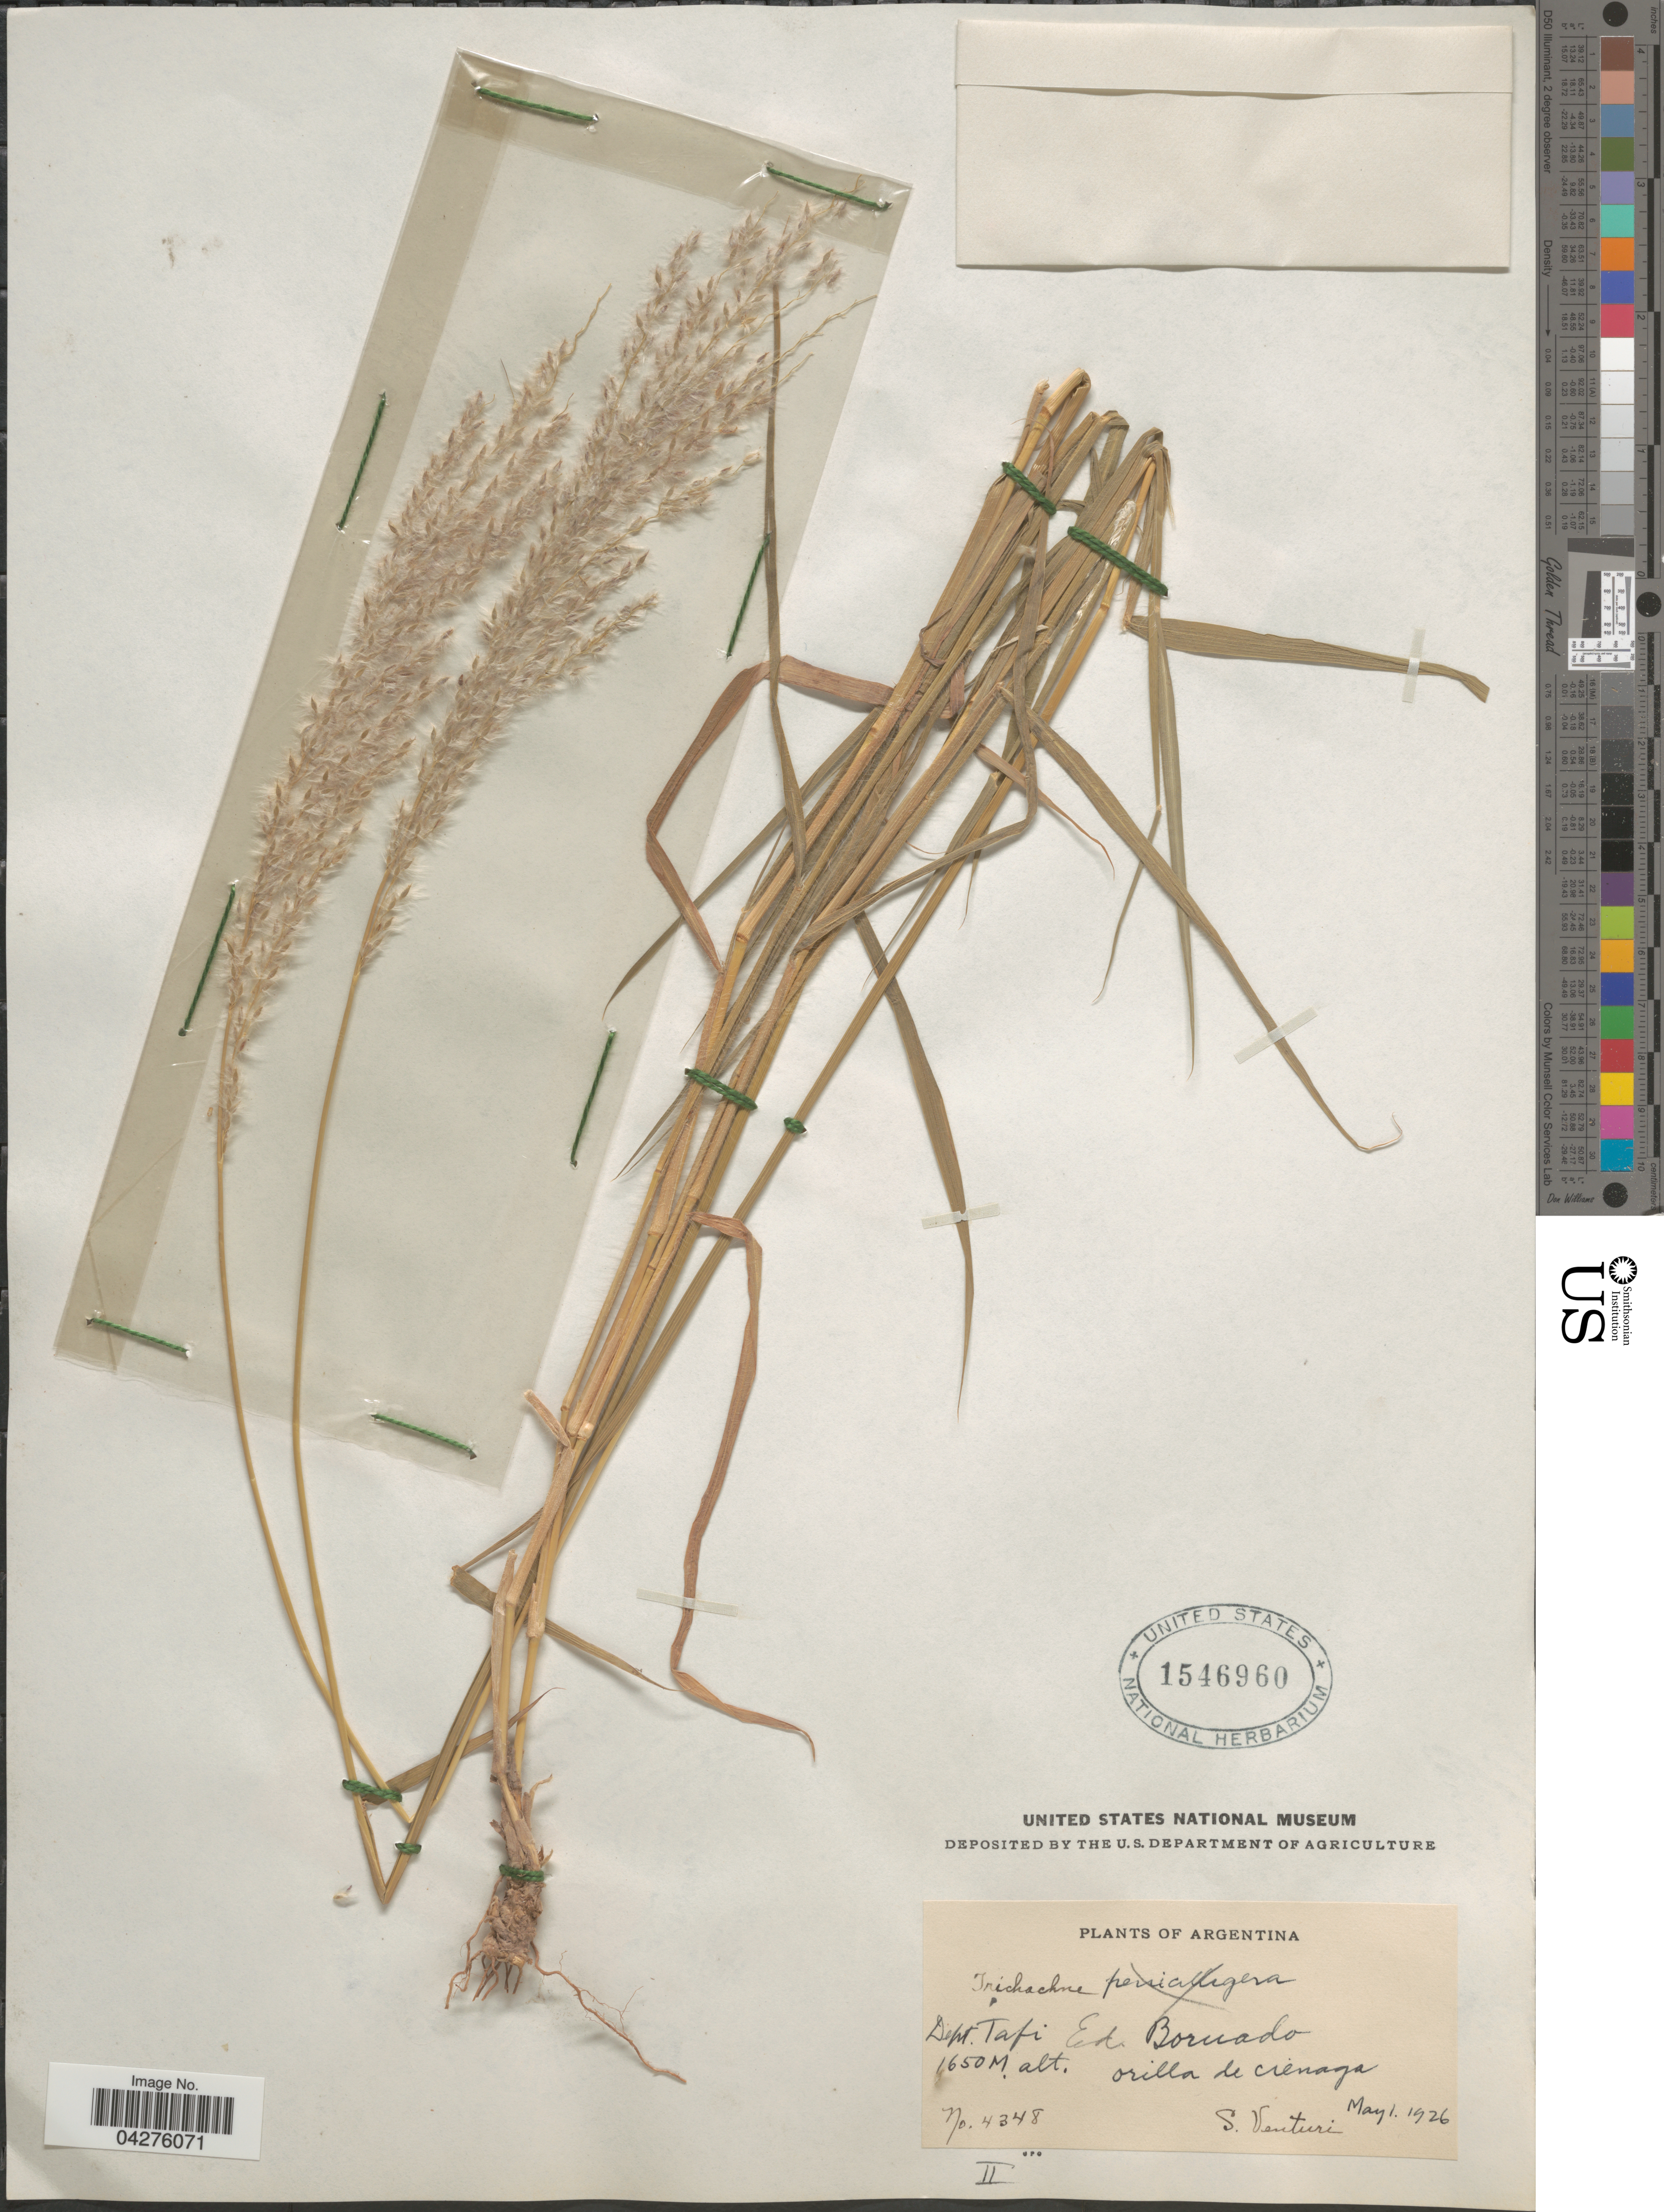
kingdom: Plantae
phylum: Tracheophyta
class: Liliopsida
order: Poales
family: Poaceae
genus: Digitaria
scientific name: Digitaria californica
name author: (Benth.) Henr.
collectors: S. Venturi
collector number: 4348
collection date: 1926-05-01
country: Argentina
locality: Dept. Tafi. Bañado, orilla de cienaga.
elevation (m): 1650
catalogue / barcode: US 1546960